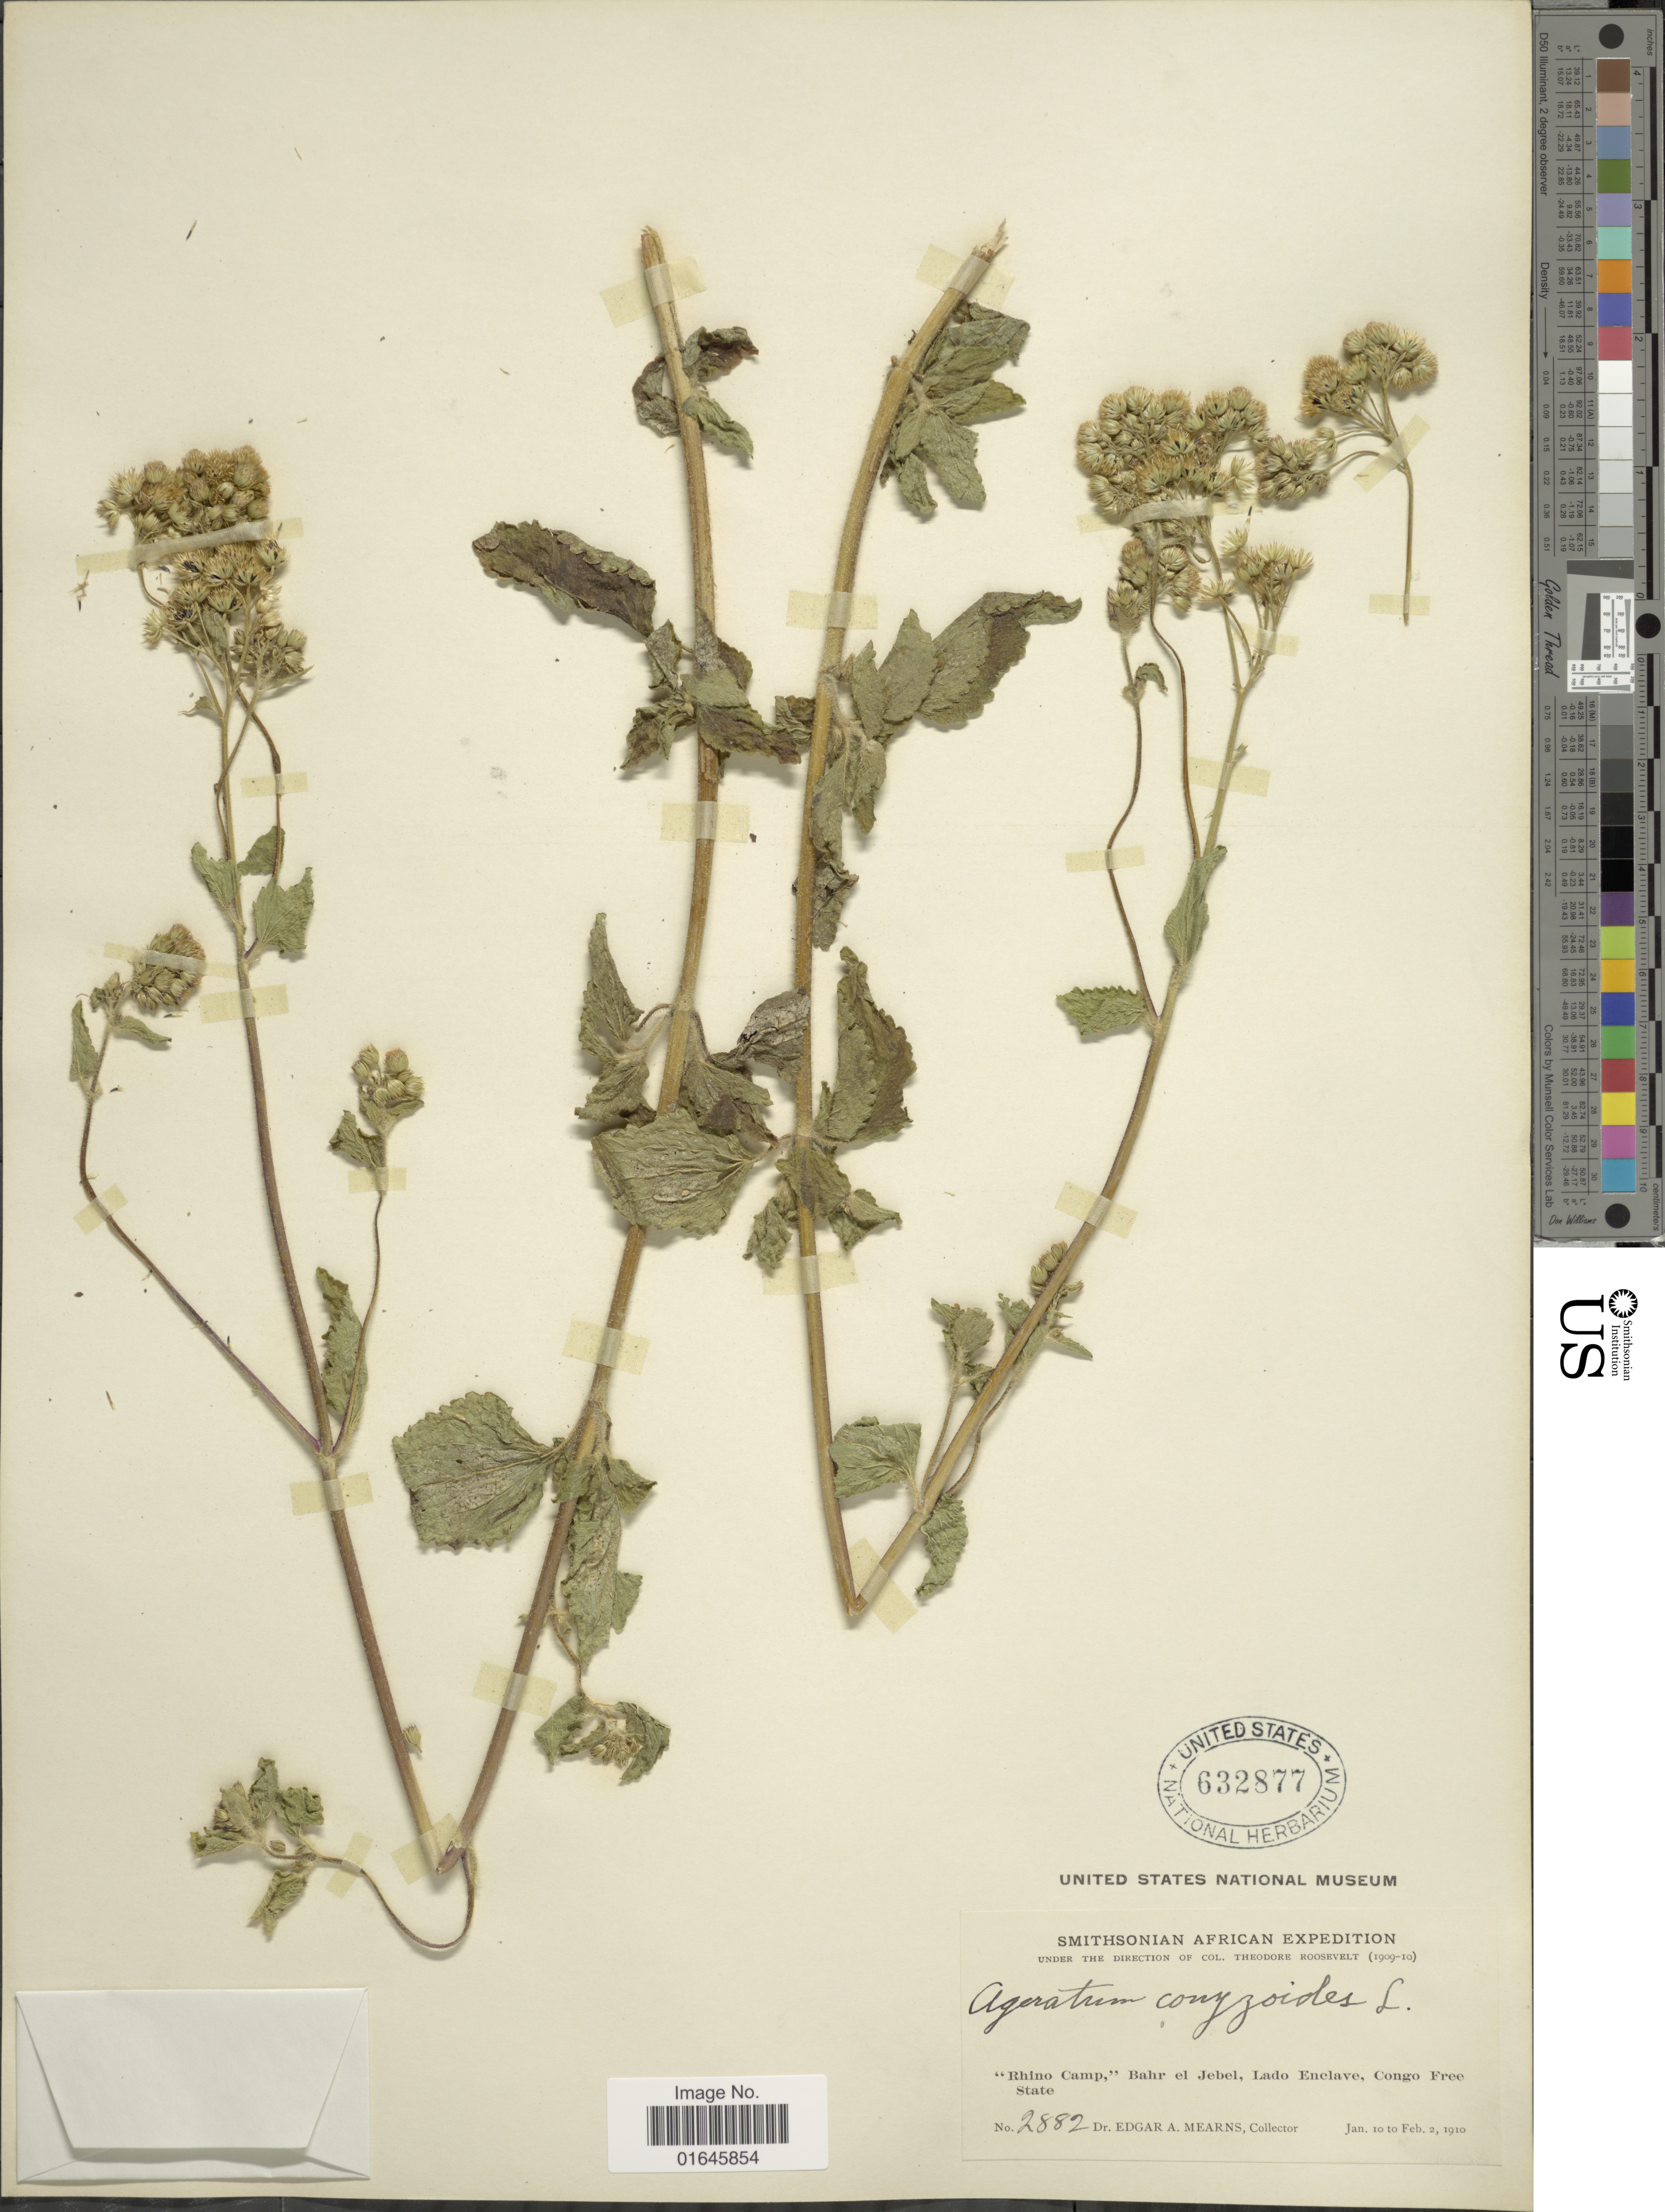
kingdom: Plantae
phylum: Tracheophyta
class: Magnoliopsida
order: Asterales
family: Asteraceae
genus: Ageratum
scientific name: Ageratum conyzoides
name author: L.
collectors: E. A. Mearns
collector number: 2882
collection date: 1910-01-10/1910-02-02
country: South Sudan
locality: "Rhino Camp", Bahr el Jebel, Lado Enclave, Congo Free State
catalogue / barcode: US 632877